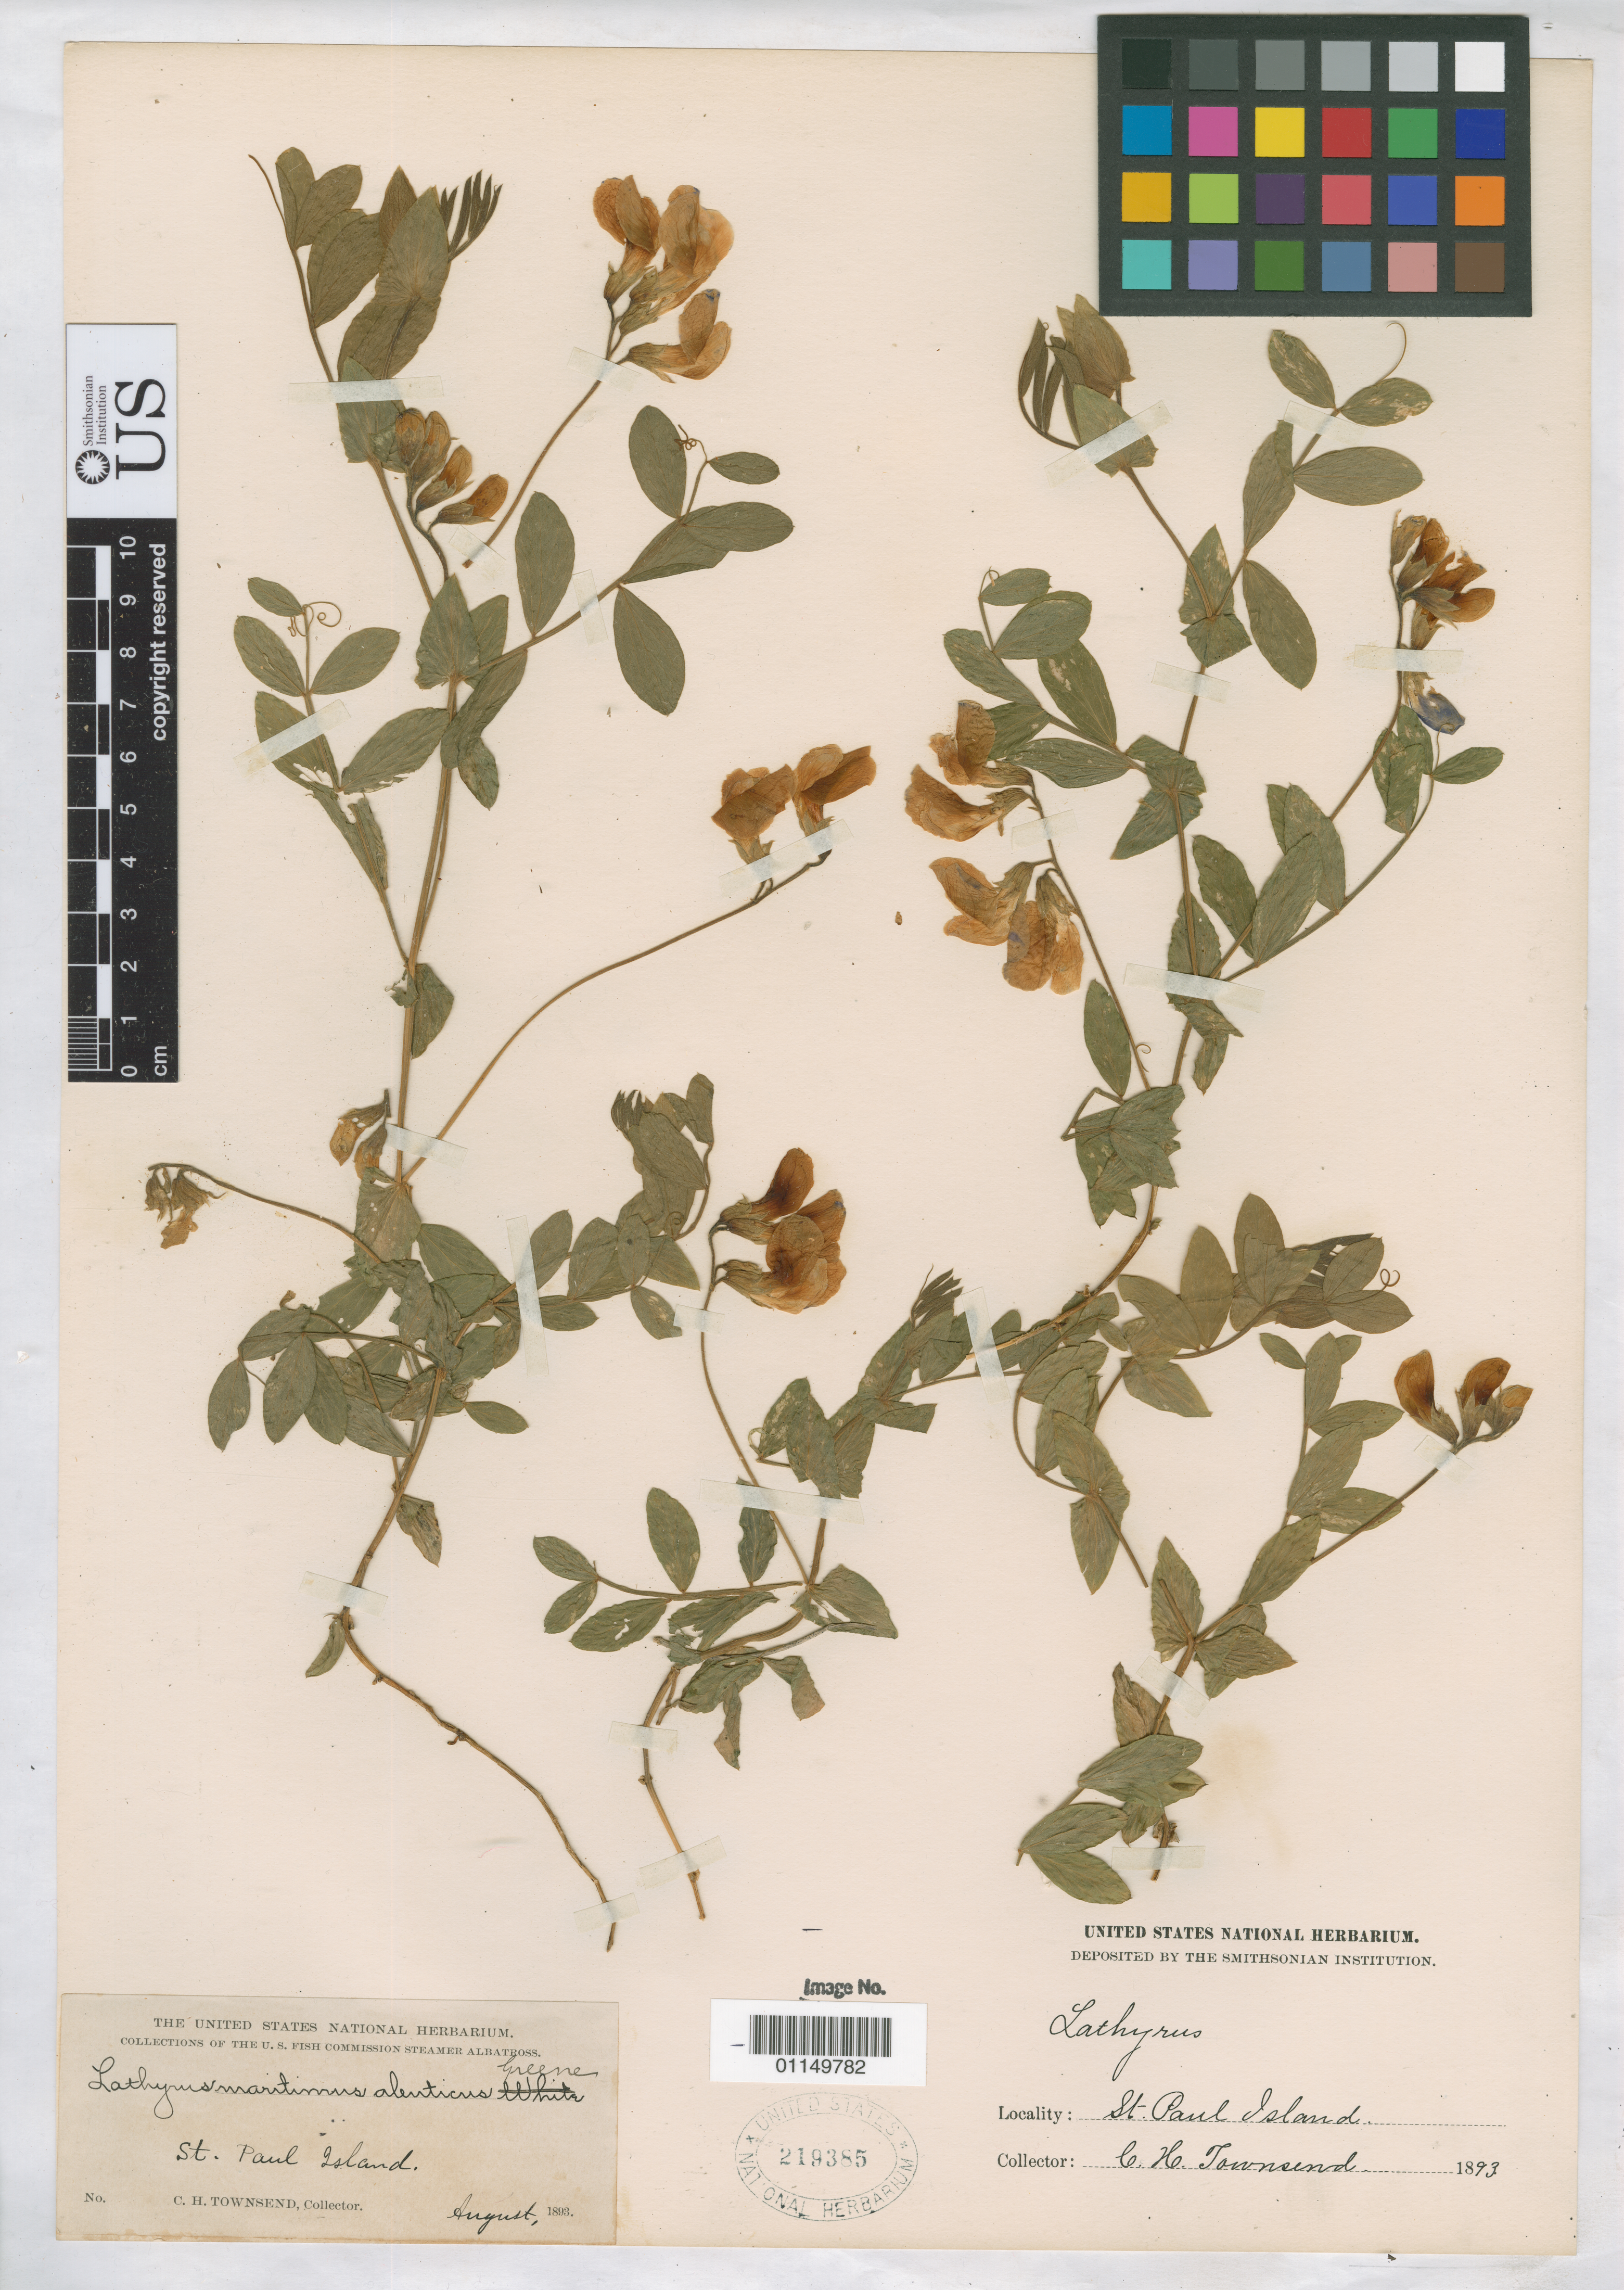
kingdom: Plantae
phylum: Tracheophyta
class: Magnoliopsida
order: Fabales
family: Fabaceae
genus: Lathyrus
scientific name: Lathyrus maritimus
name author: Torr.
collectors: C. H. Townsend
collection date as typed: Aug 1893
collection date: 1893-08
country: United States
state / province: Alaska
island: St. Paul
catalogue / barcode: US 219385